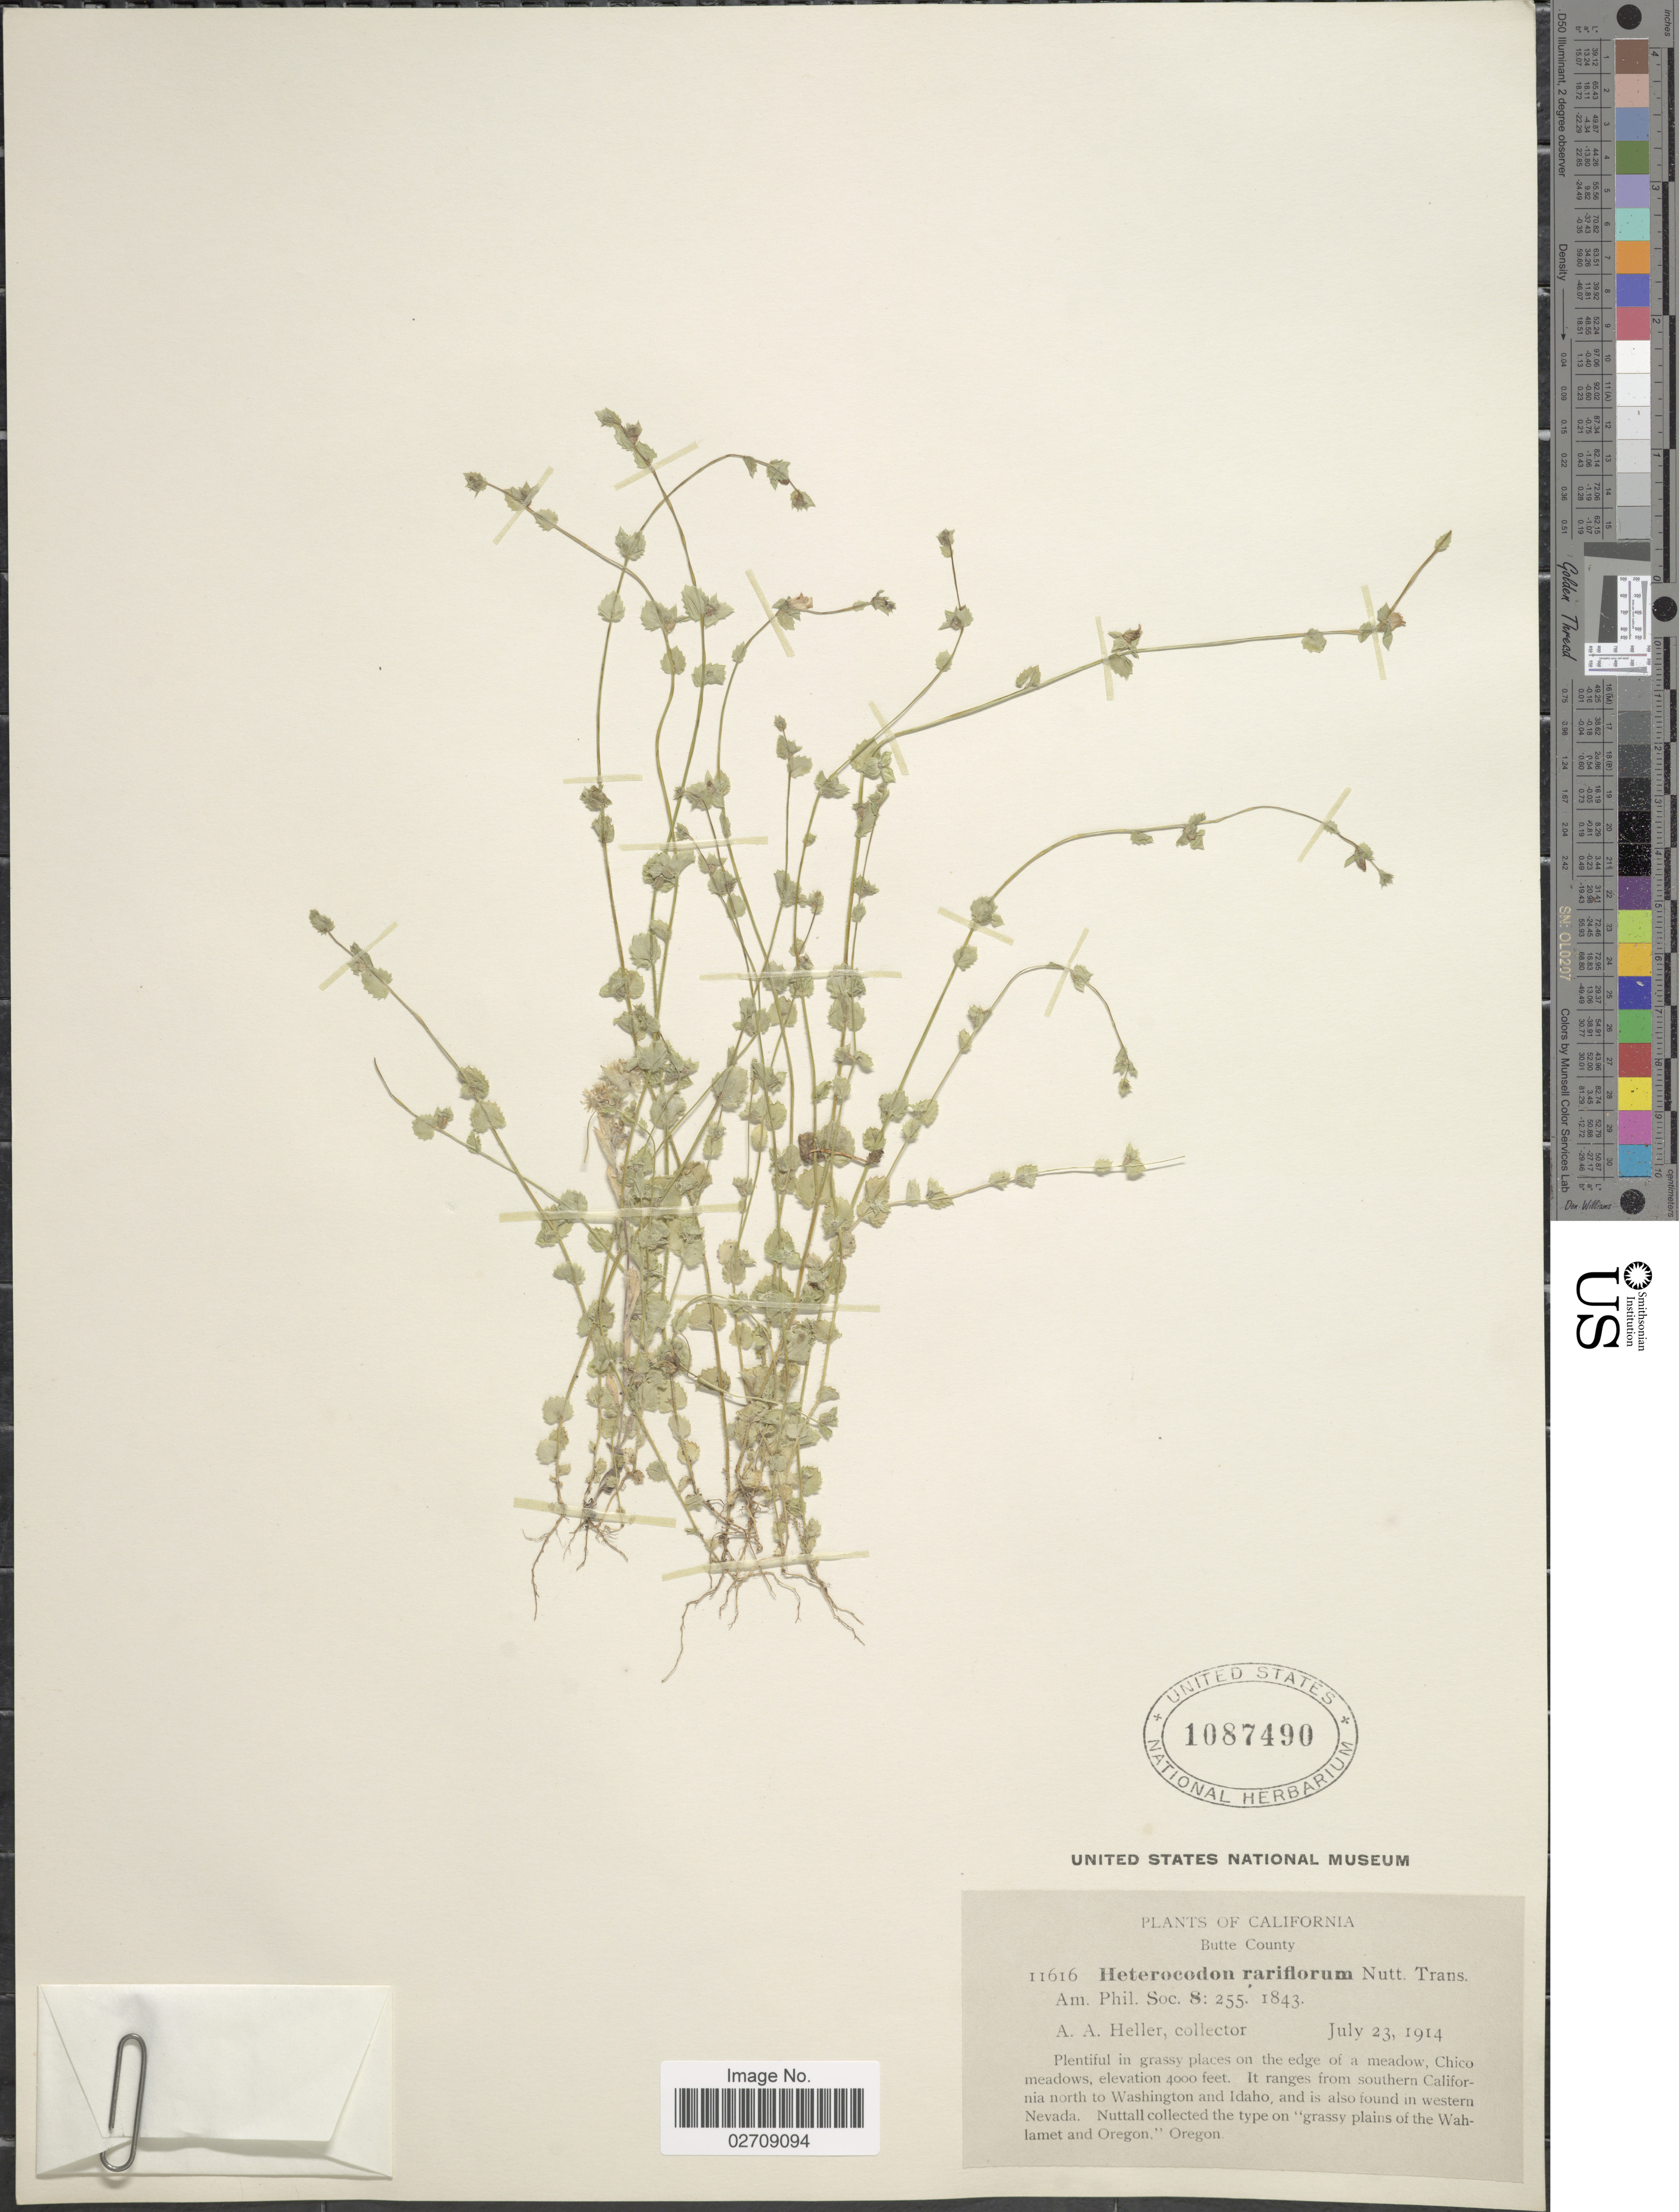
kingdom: Plantae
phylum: Tracheophyta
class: Magnoliopsida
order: Asterales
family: Campanulaceae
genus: Heterocodon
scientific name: Heterocodon rariflorum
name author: Nutt.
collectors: A. A. Heller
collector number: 11616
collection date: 1914-07-23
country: United States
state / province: California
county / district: Butte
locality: Butte County. Chico Meadows. It ranges from southern California north to Washington and Idaho, and is also found in western Nevada. Grassy plains of the Wahlamet and Oegon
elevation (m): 1219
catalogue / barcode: US 1087490